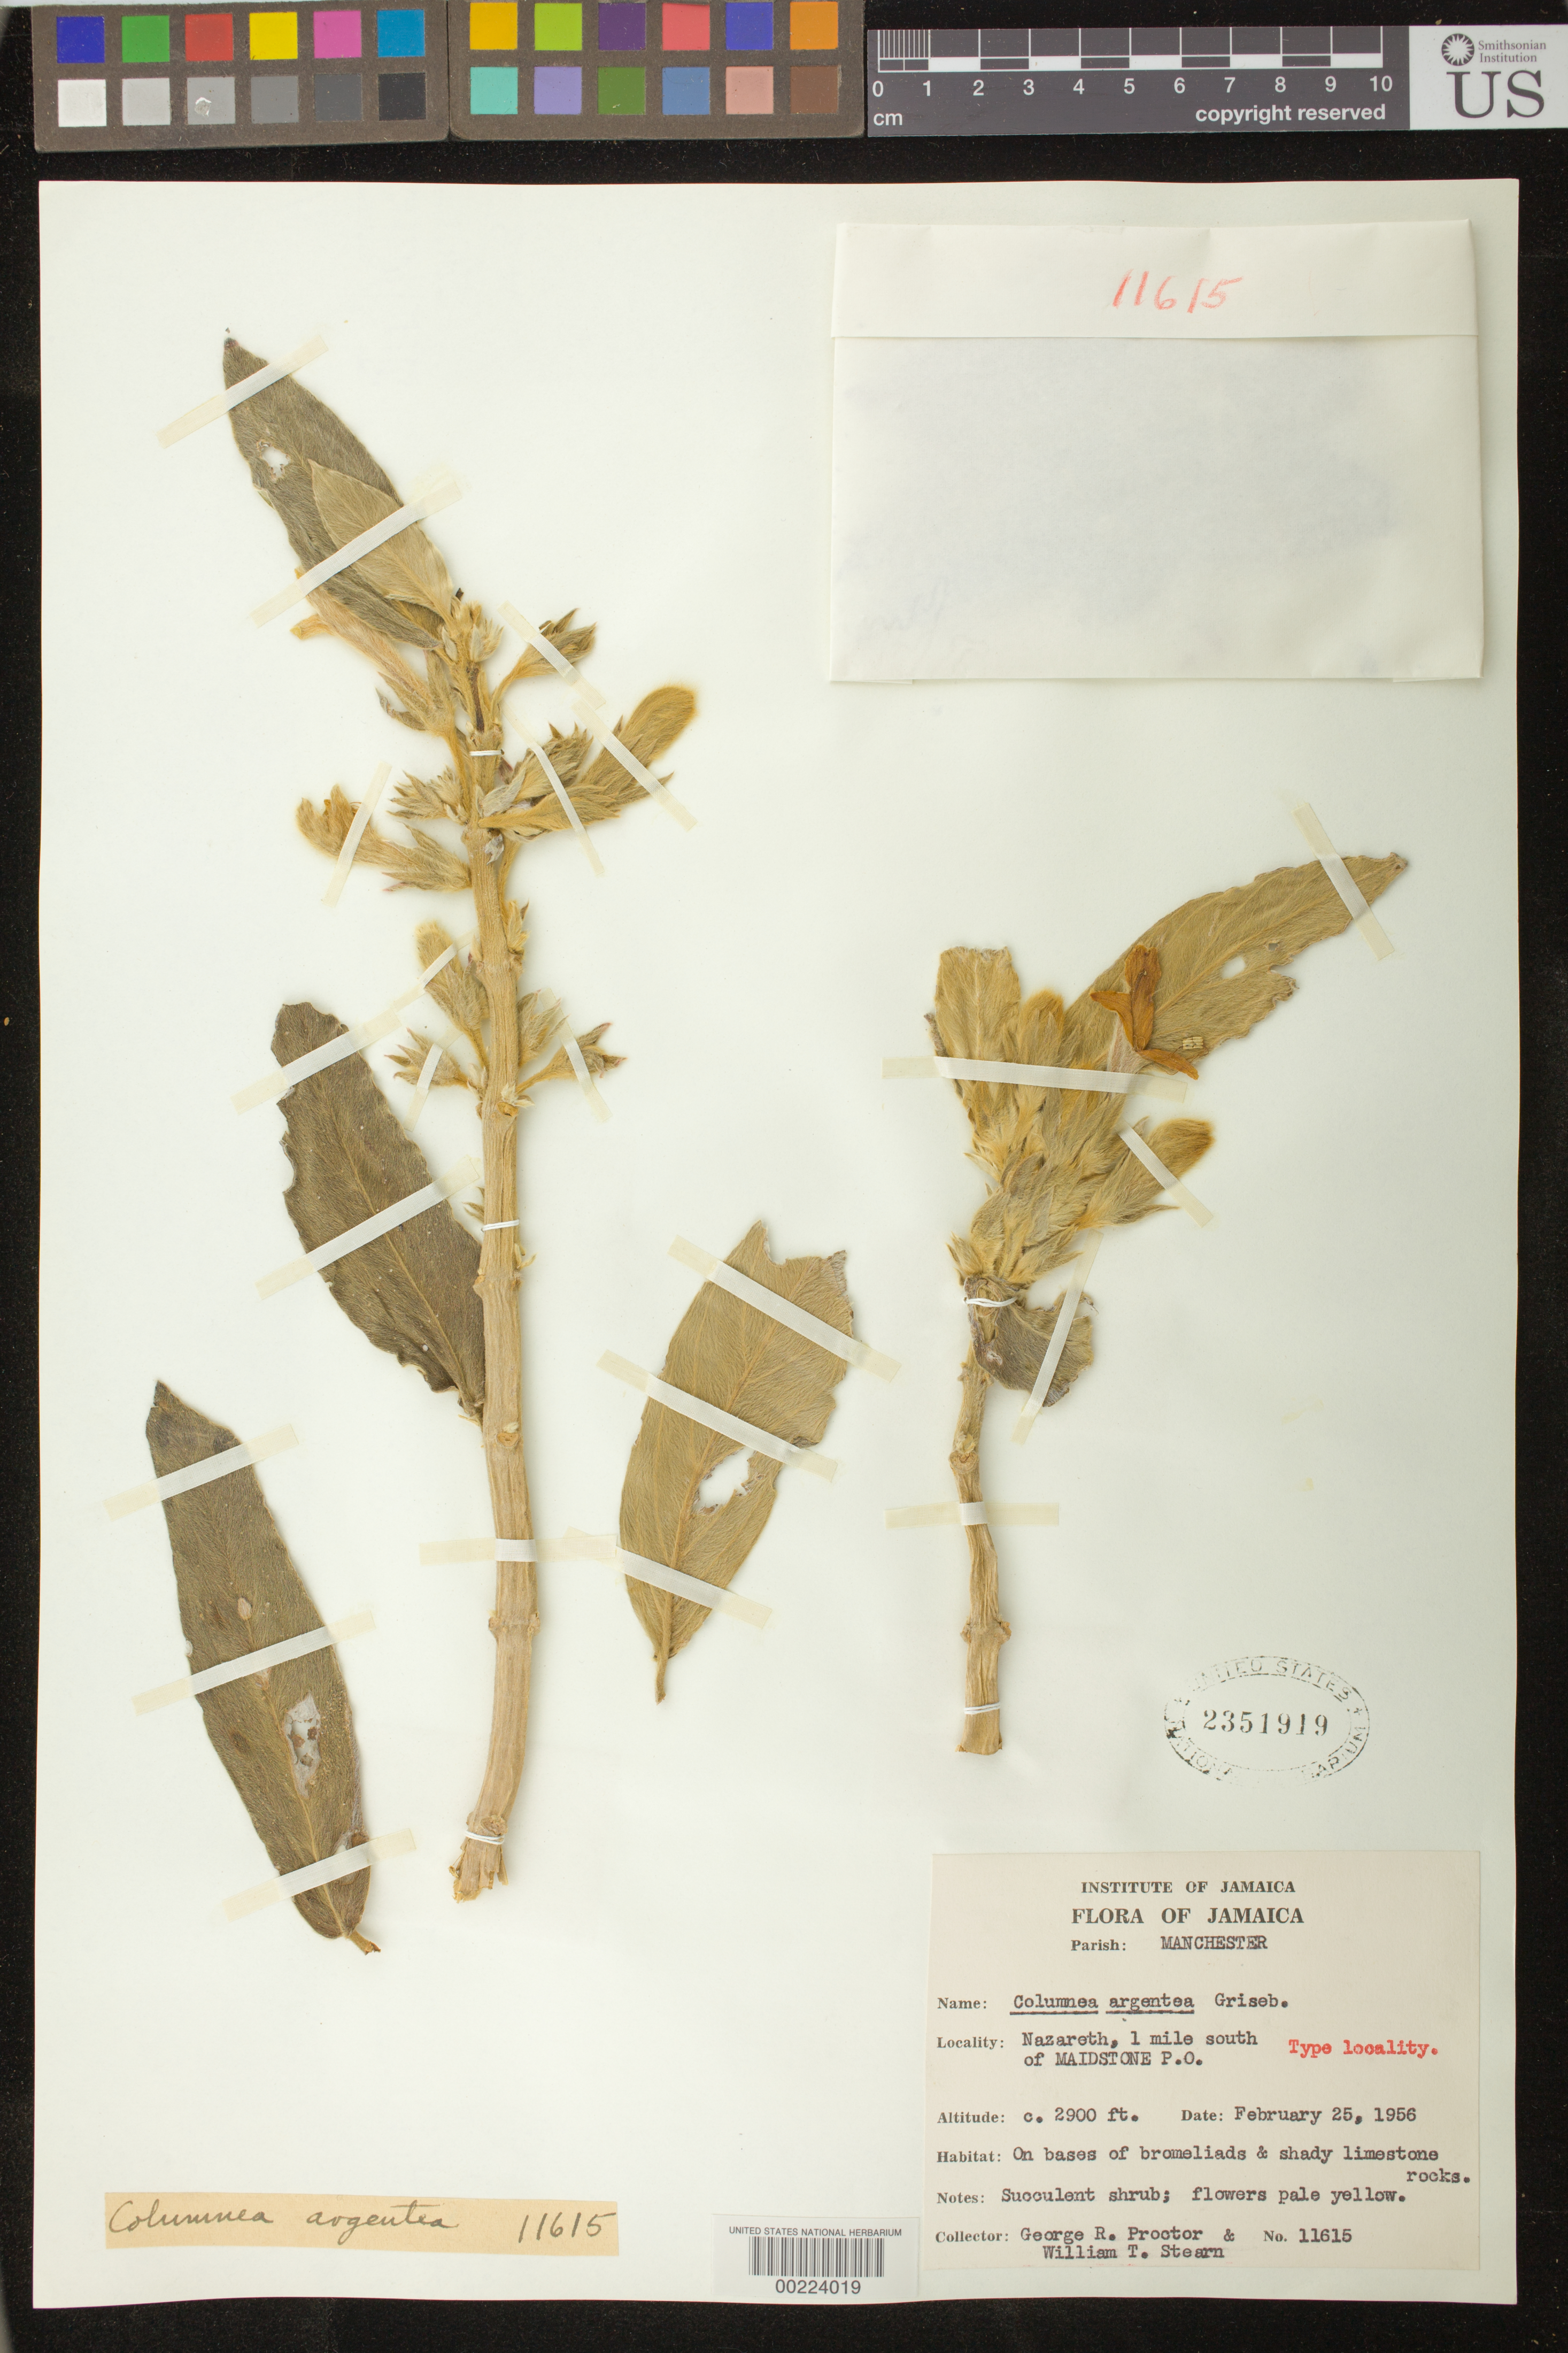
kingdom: Plantae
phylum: Tracheophyta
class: Magnoliopsida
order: Lamiales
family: Gesneriaceae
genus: Columnea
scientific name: Columnea argentea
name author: Griseb.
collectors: G. R. Proctor & W. T. Stearn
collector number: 11615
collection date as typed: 25 Feb 1956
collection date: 1956-02-25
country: Jamaica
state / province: Manchester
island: Jamaica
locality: Nazareth, 1 mi S of Maidstone P O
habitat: On bases of bromeliads & shady limestone rocks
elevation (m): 884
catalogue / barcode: US 2351919